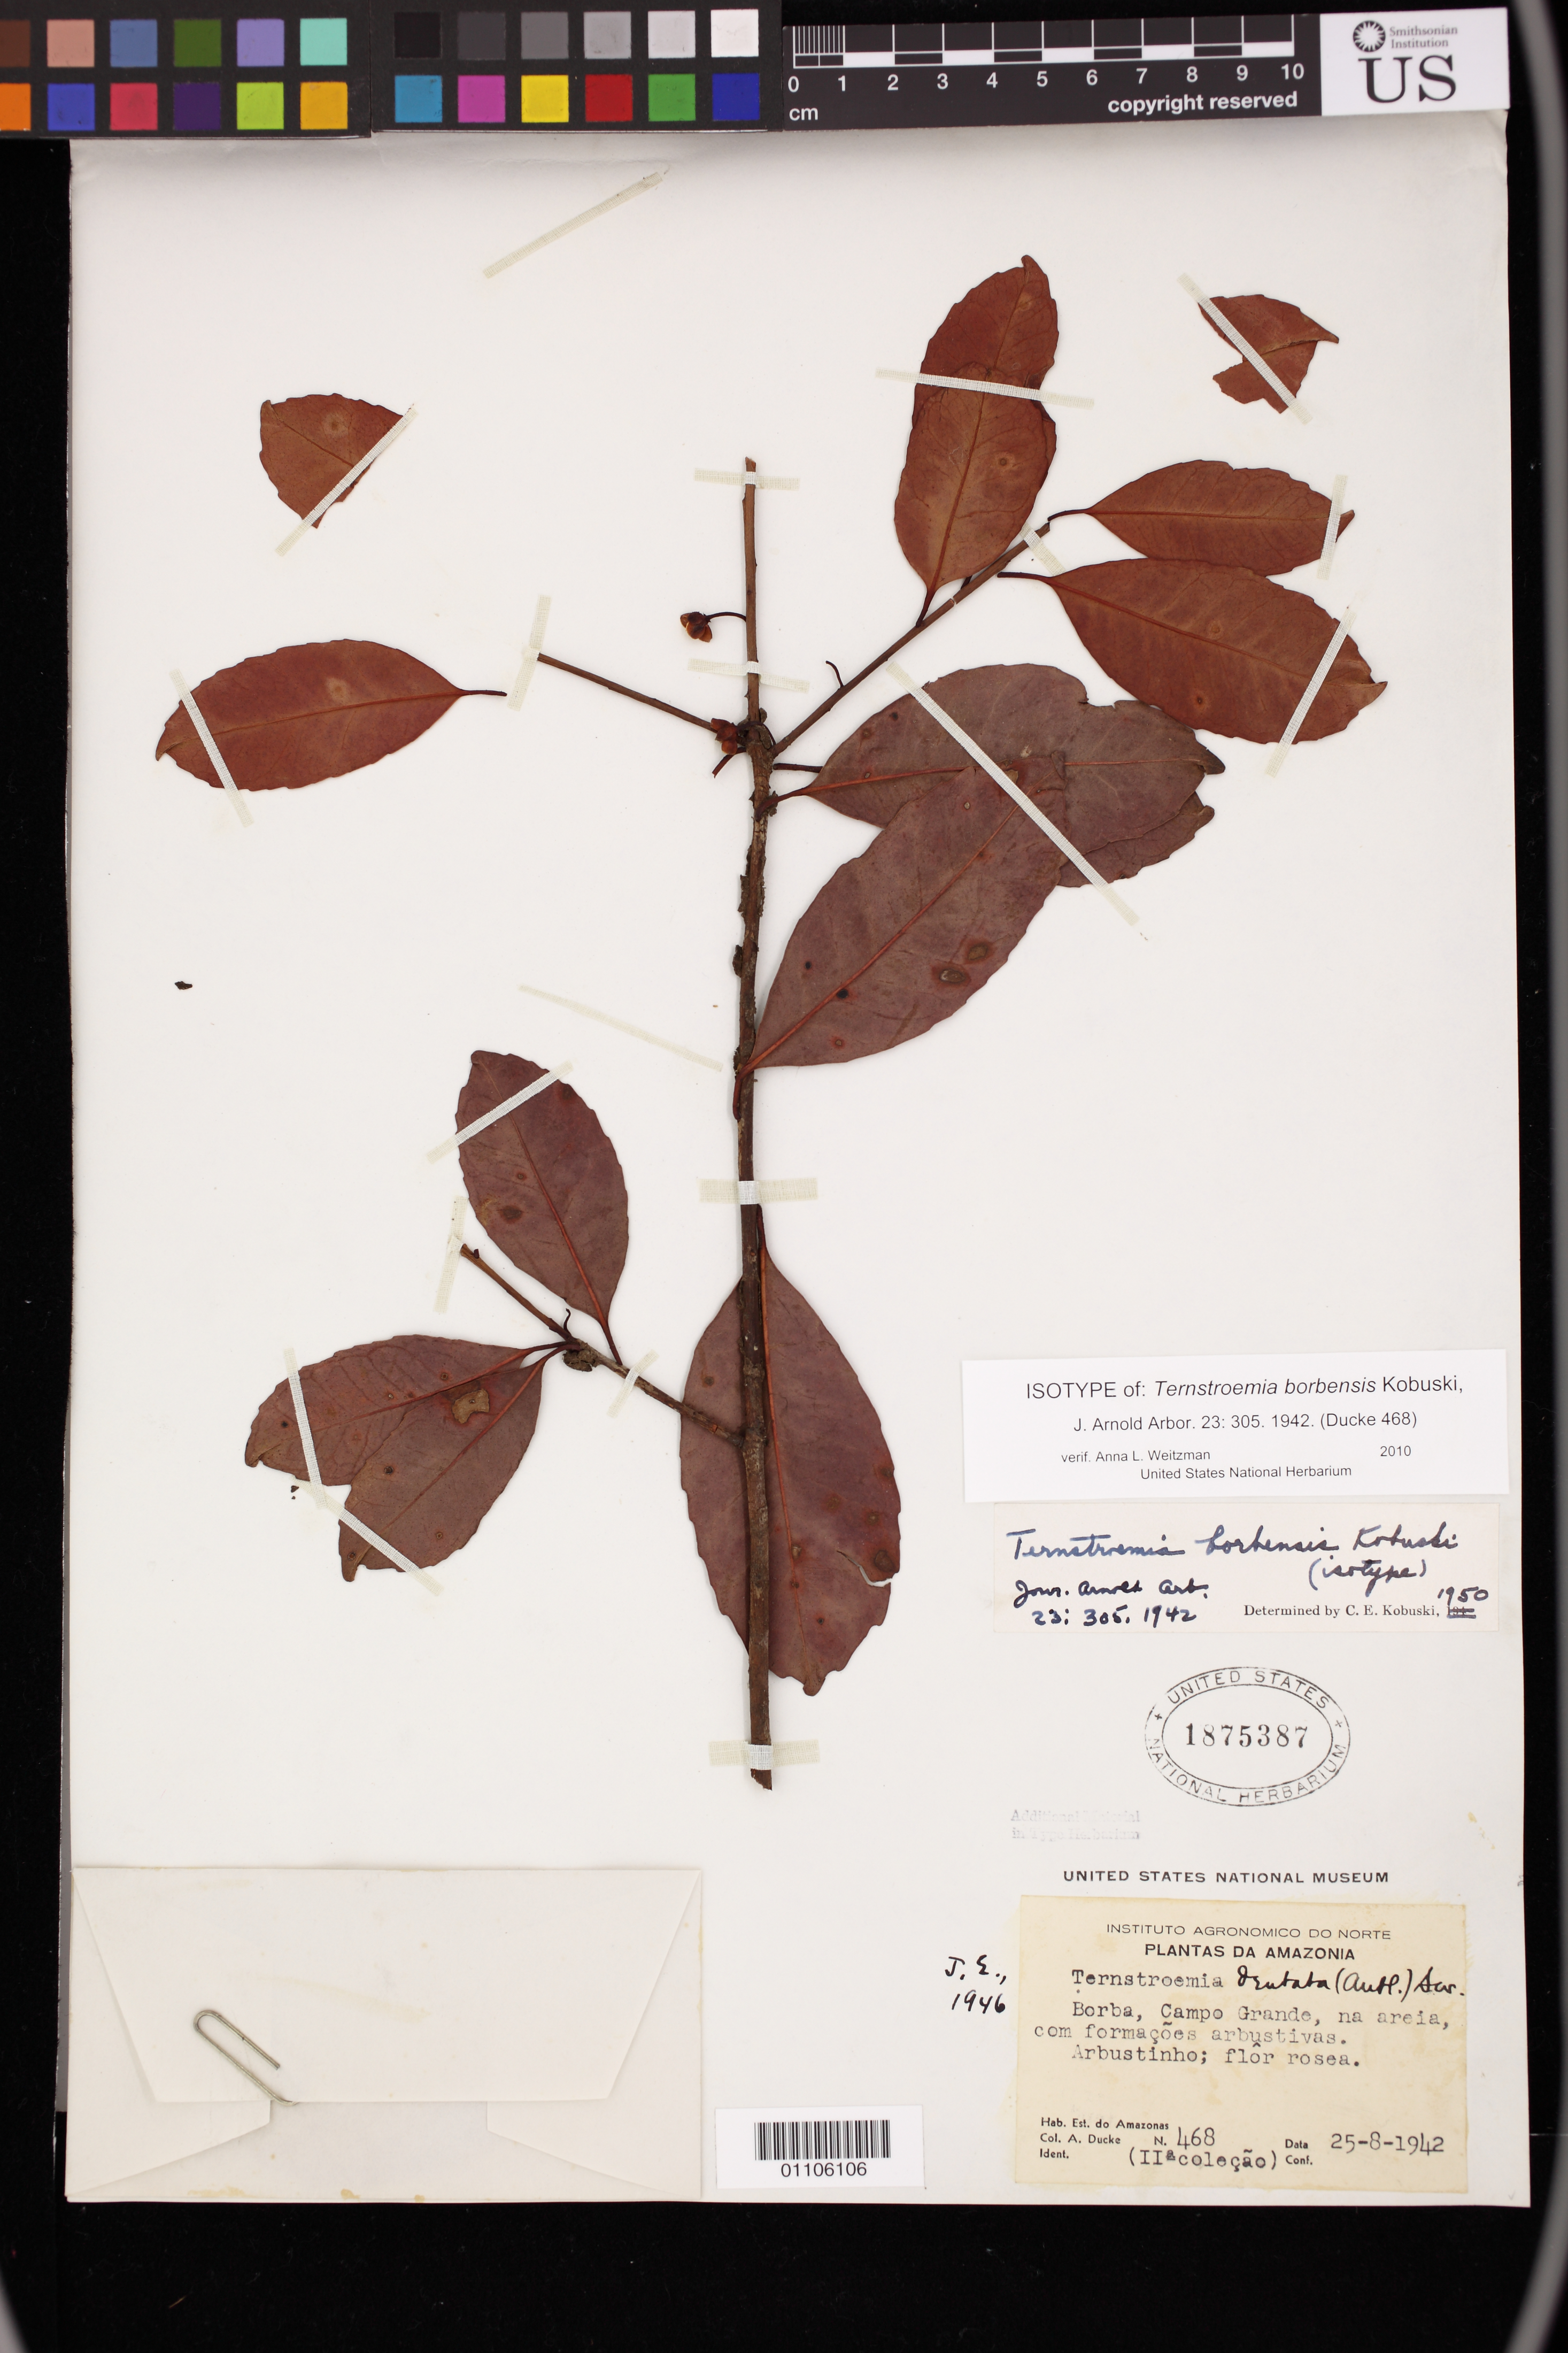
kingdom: Plantae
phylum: Tracheophyta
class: Magnoliopsida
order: Ericales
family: Pentaphylacaceae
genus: Ternstroemia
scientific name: Ternstroemia borbensis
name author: Kobuski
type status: Possible Type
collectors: A. Ducke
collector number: II 468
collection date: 1942-08-25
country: Brazil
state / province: Amazonas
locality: Borba, Campo Grande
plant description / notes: Annotated as isotype by A.L. Weitzman (2010) but dubiously type material; type collection was made 22 Apr 1937 but date on this specimen, "II colecao" [=second collection?] is 25 Aug 1942; locality also differs from that cited in protologue (and on other US duplicate).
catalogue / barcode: US 1875387